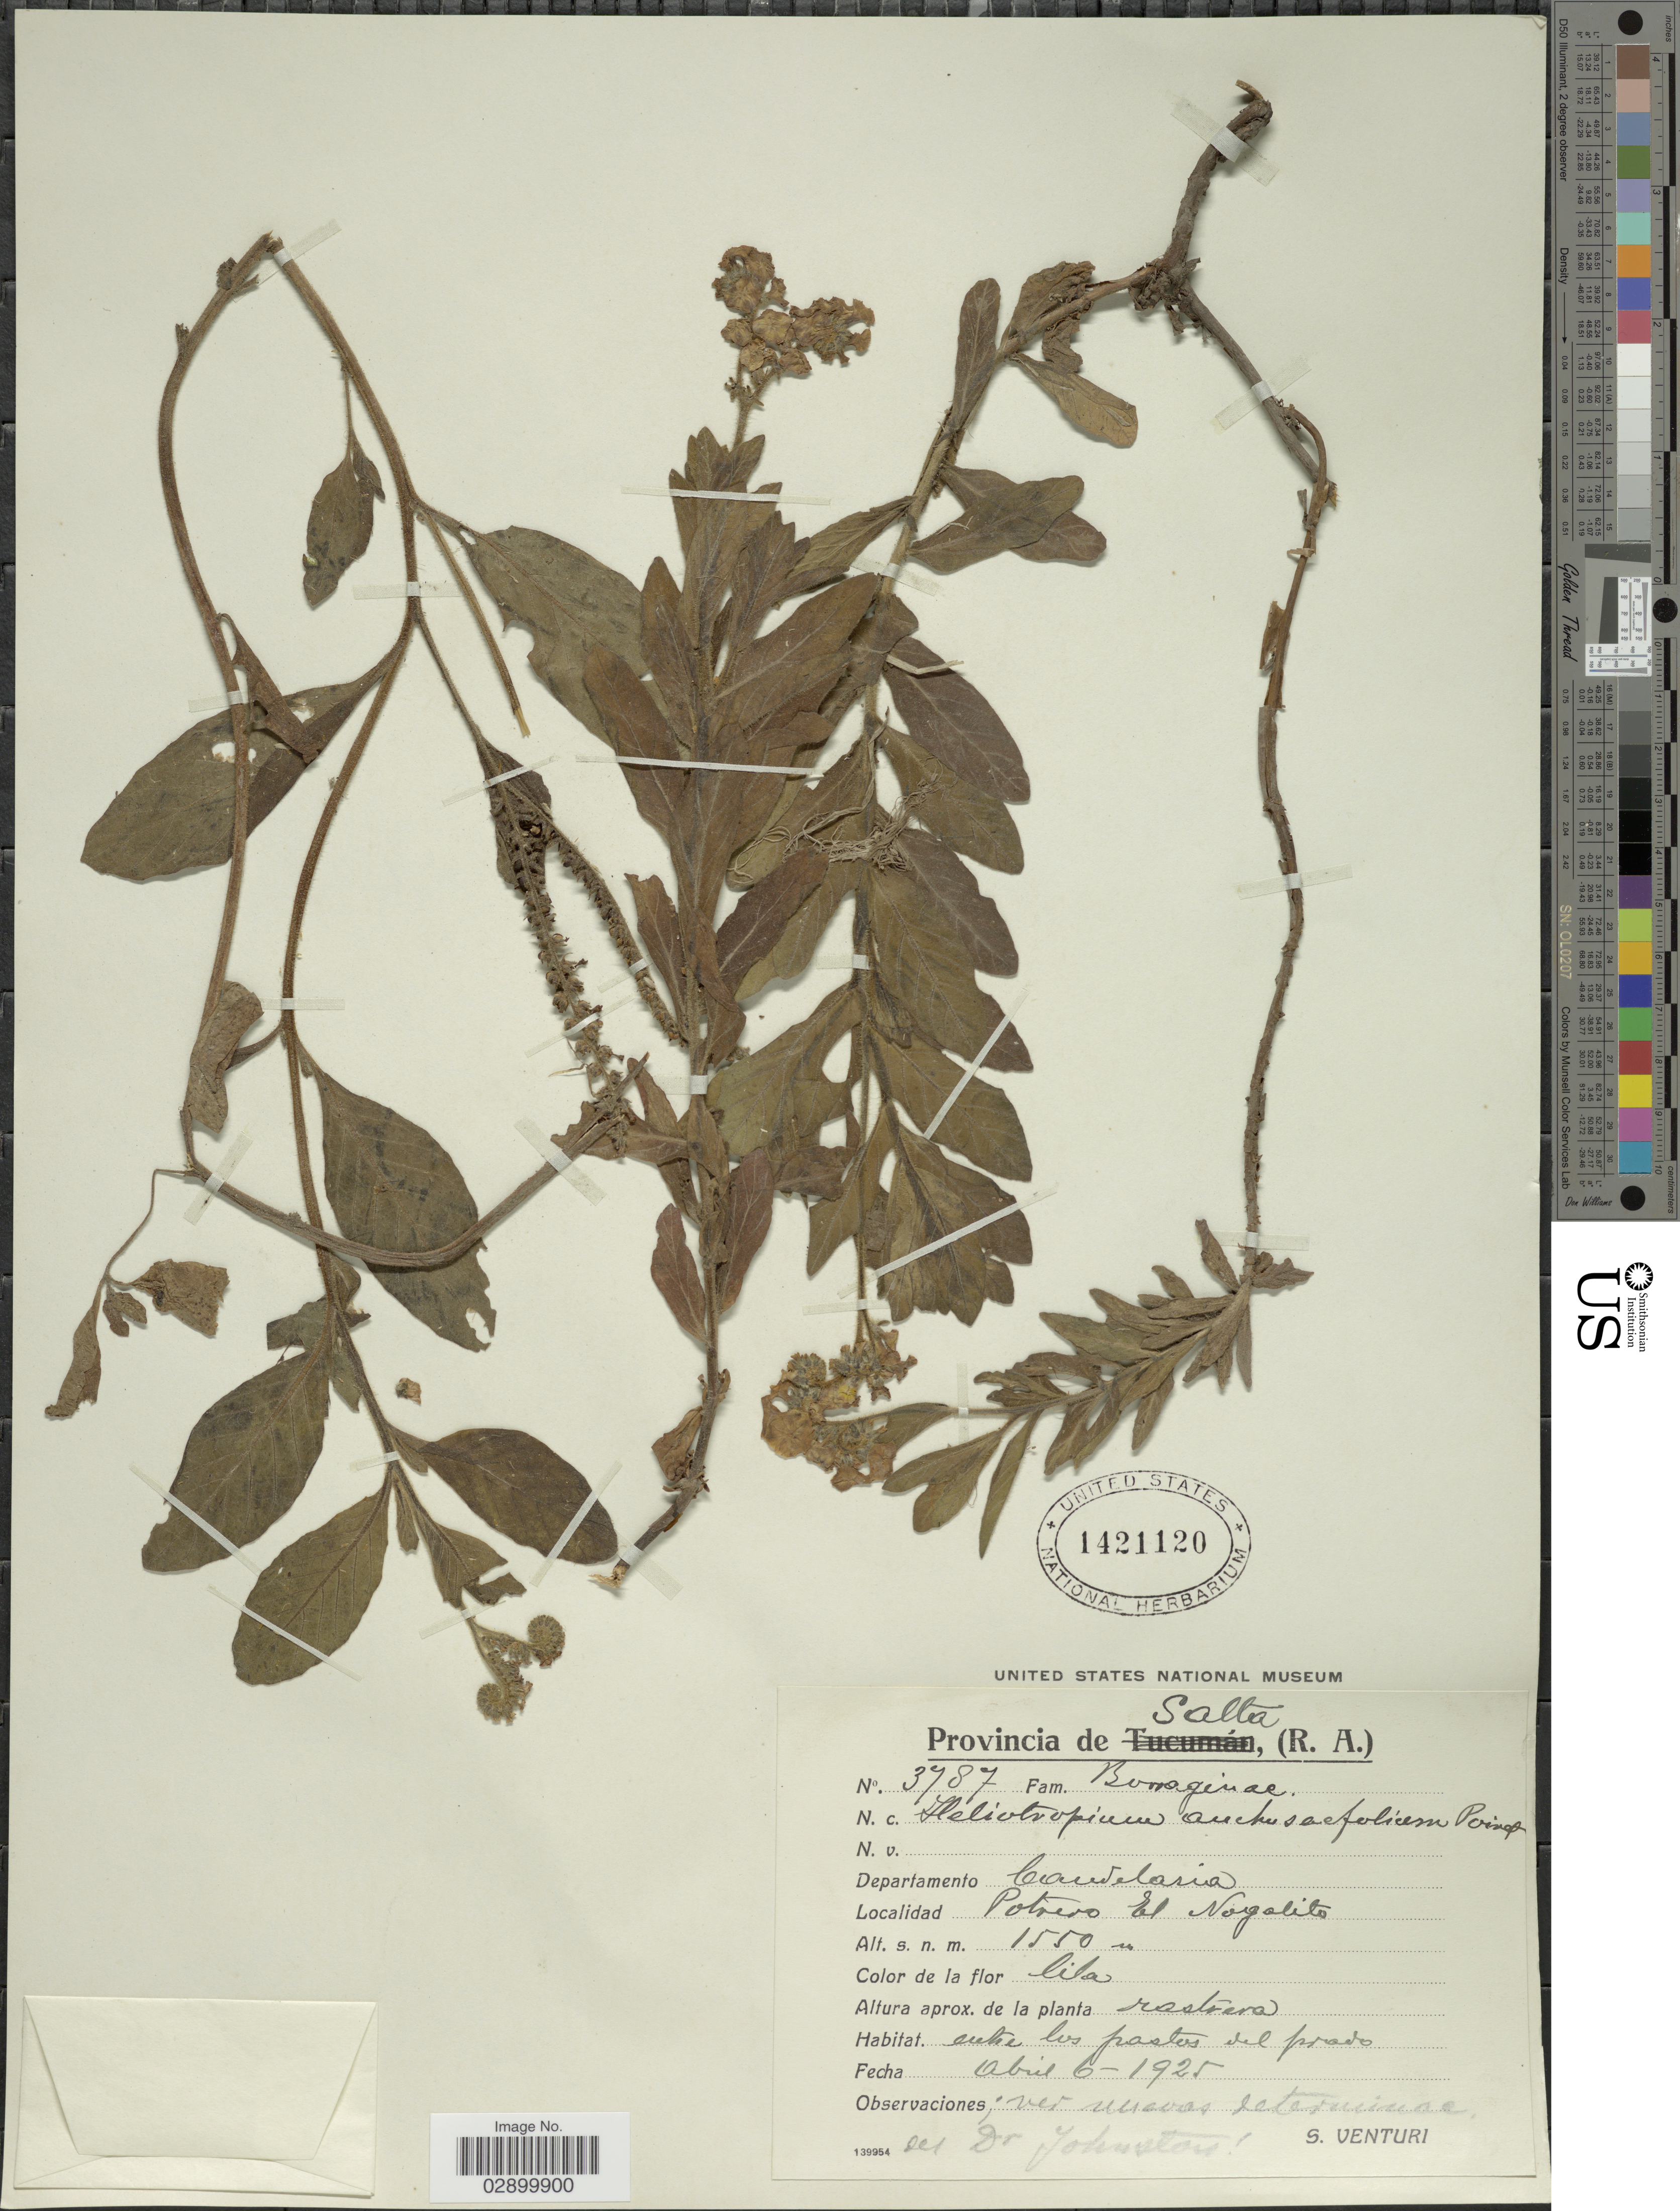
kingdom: Plantae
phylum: Tracheophyta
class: Magnoliopsida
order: Boraginales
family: Heliotropiaceae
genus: Heliotropium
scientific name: Heliotropium amplexicaule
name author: Vahl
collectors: S. Venturi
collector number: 3787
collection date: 1925-04-06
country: Argentina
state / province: Salta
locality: Departamento Candelaria. Potrero El Nogalito.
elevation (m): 1550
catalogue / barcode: US 1421120